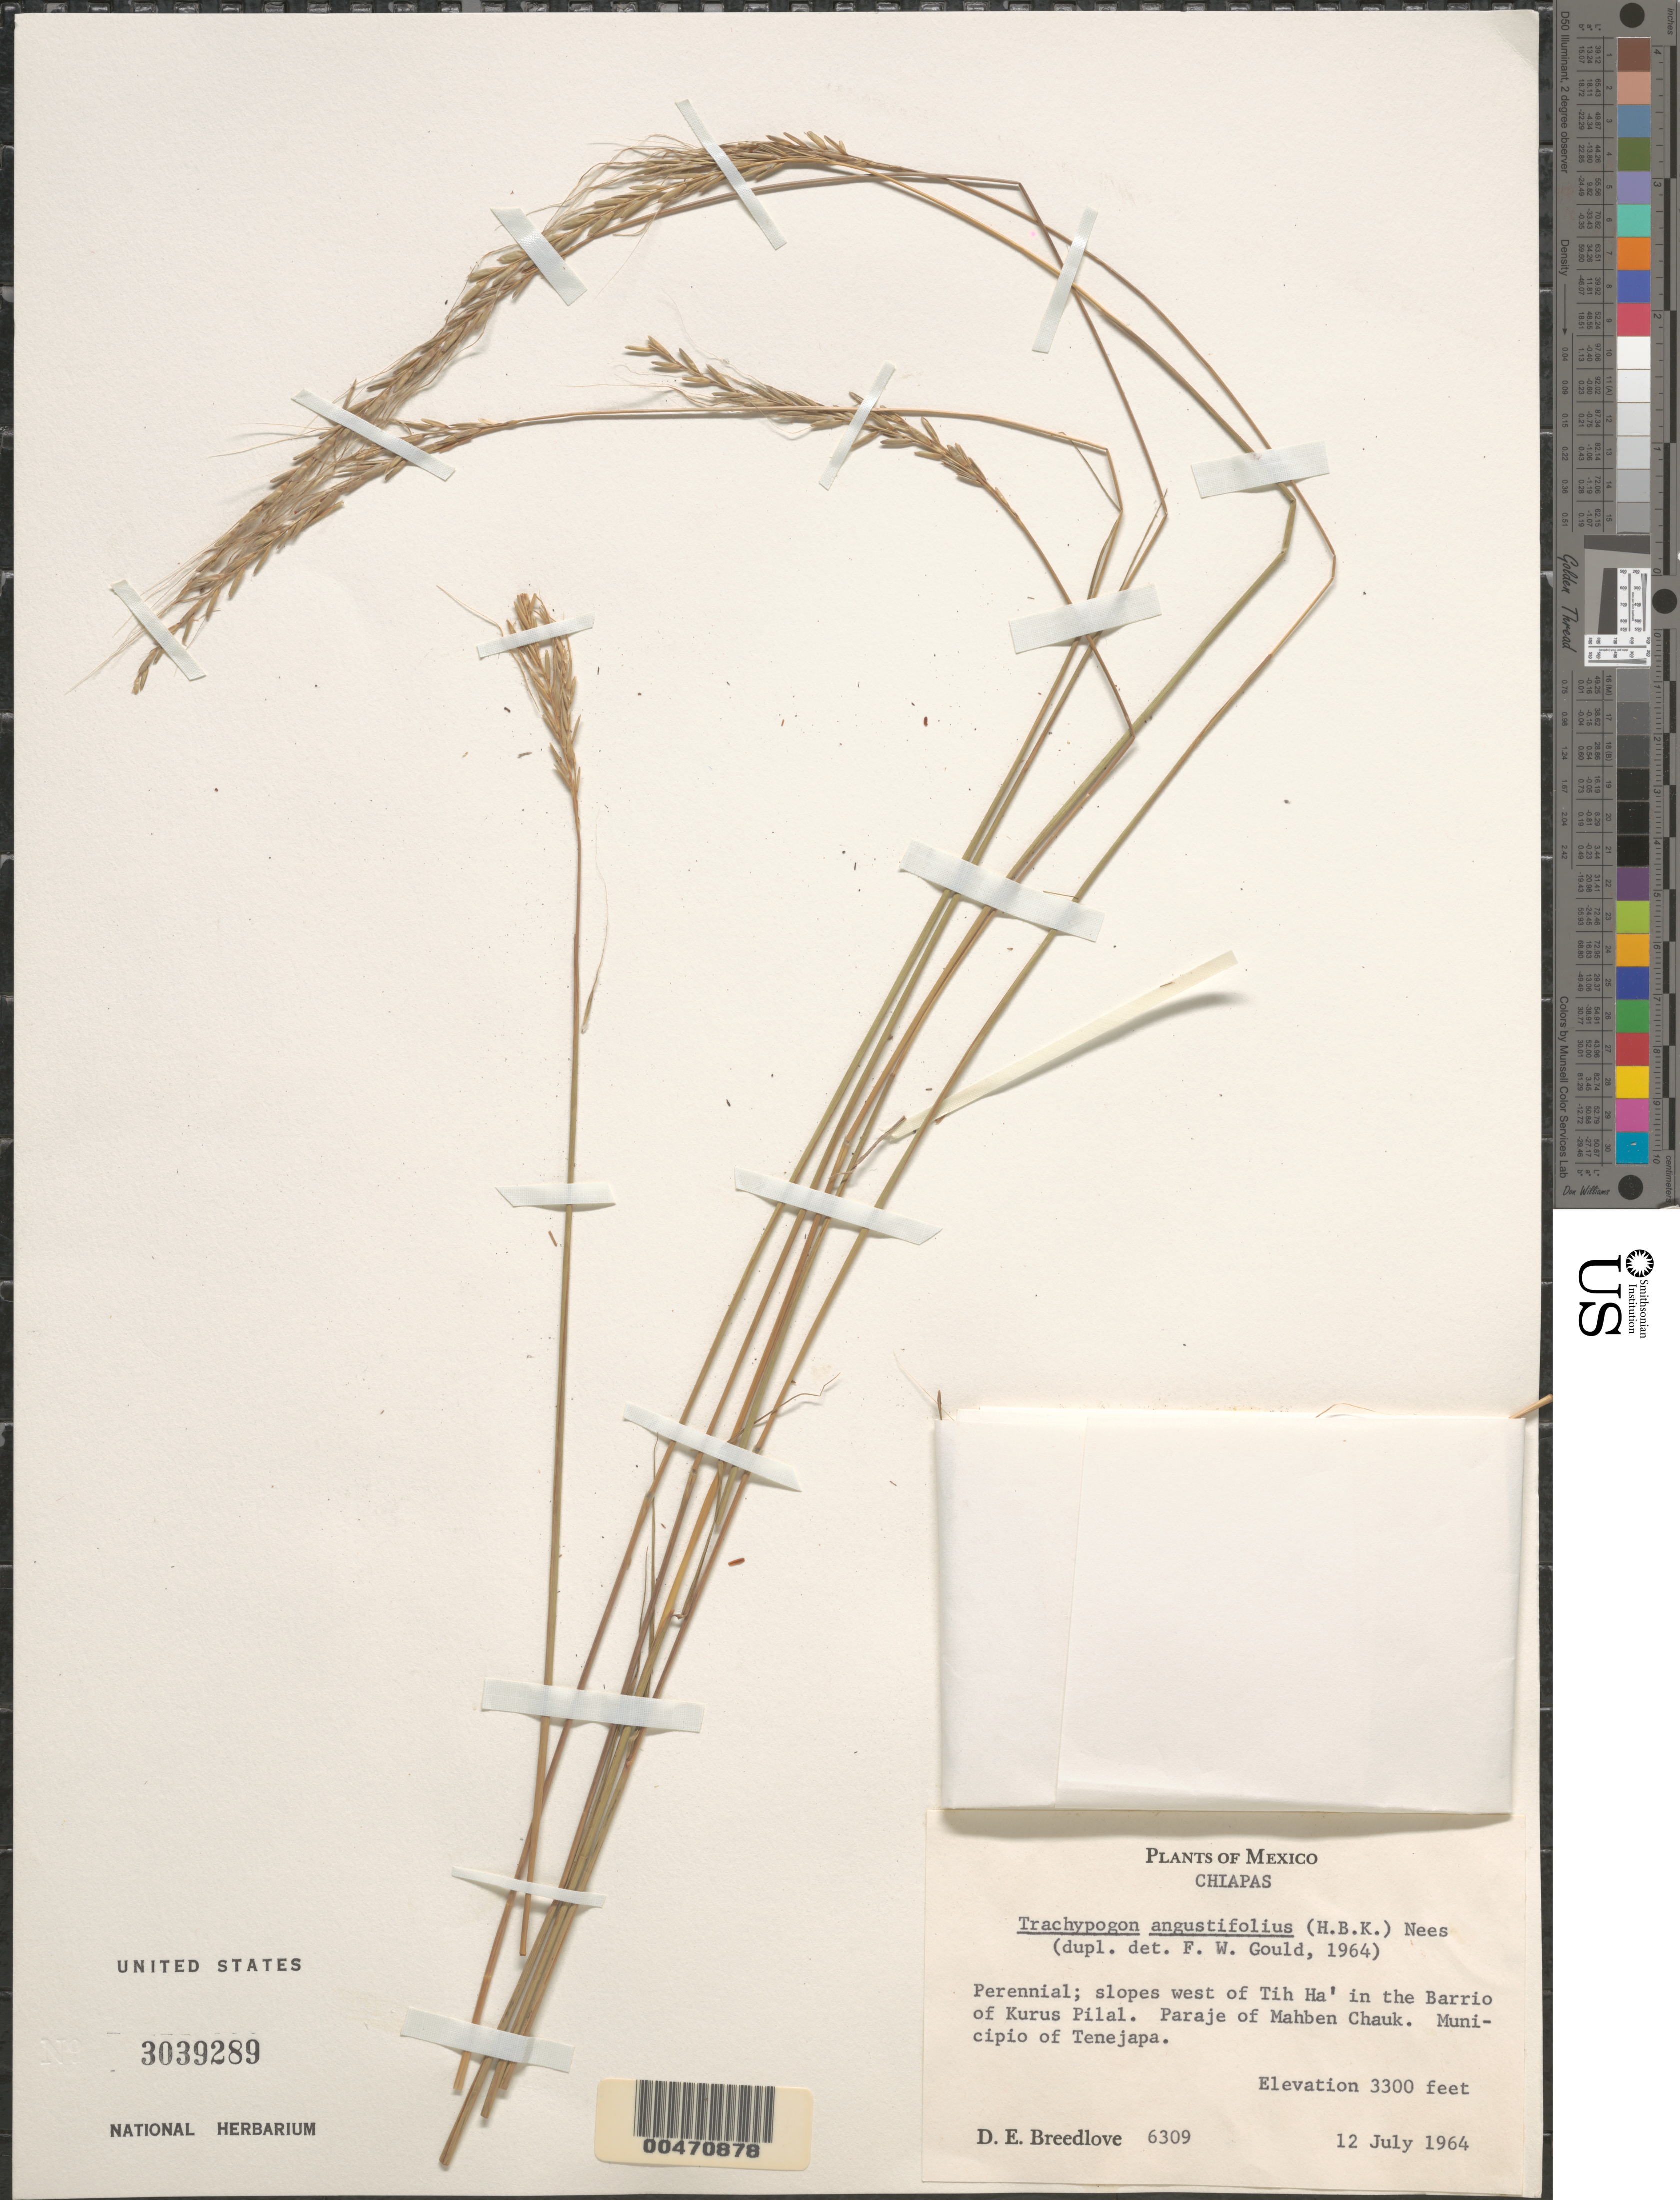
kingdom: Plantae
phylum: Tracheophyta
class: Liliopsida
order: Poales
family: Poaceae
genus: Trachypogon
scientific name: Trachypogon angustifolius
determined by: Gould, F. W.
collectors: D. E. Breedlove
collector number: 6309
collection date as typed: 12 Jul 1964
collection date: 1964-07-12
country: Mexico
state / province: Chiapas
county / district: Tenejapa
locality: Slopes W of Tih Ha' in the barrio of Kurus Pilal, Paraje of Mahben Chauk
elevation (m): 1006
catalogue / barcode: US 3039289